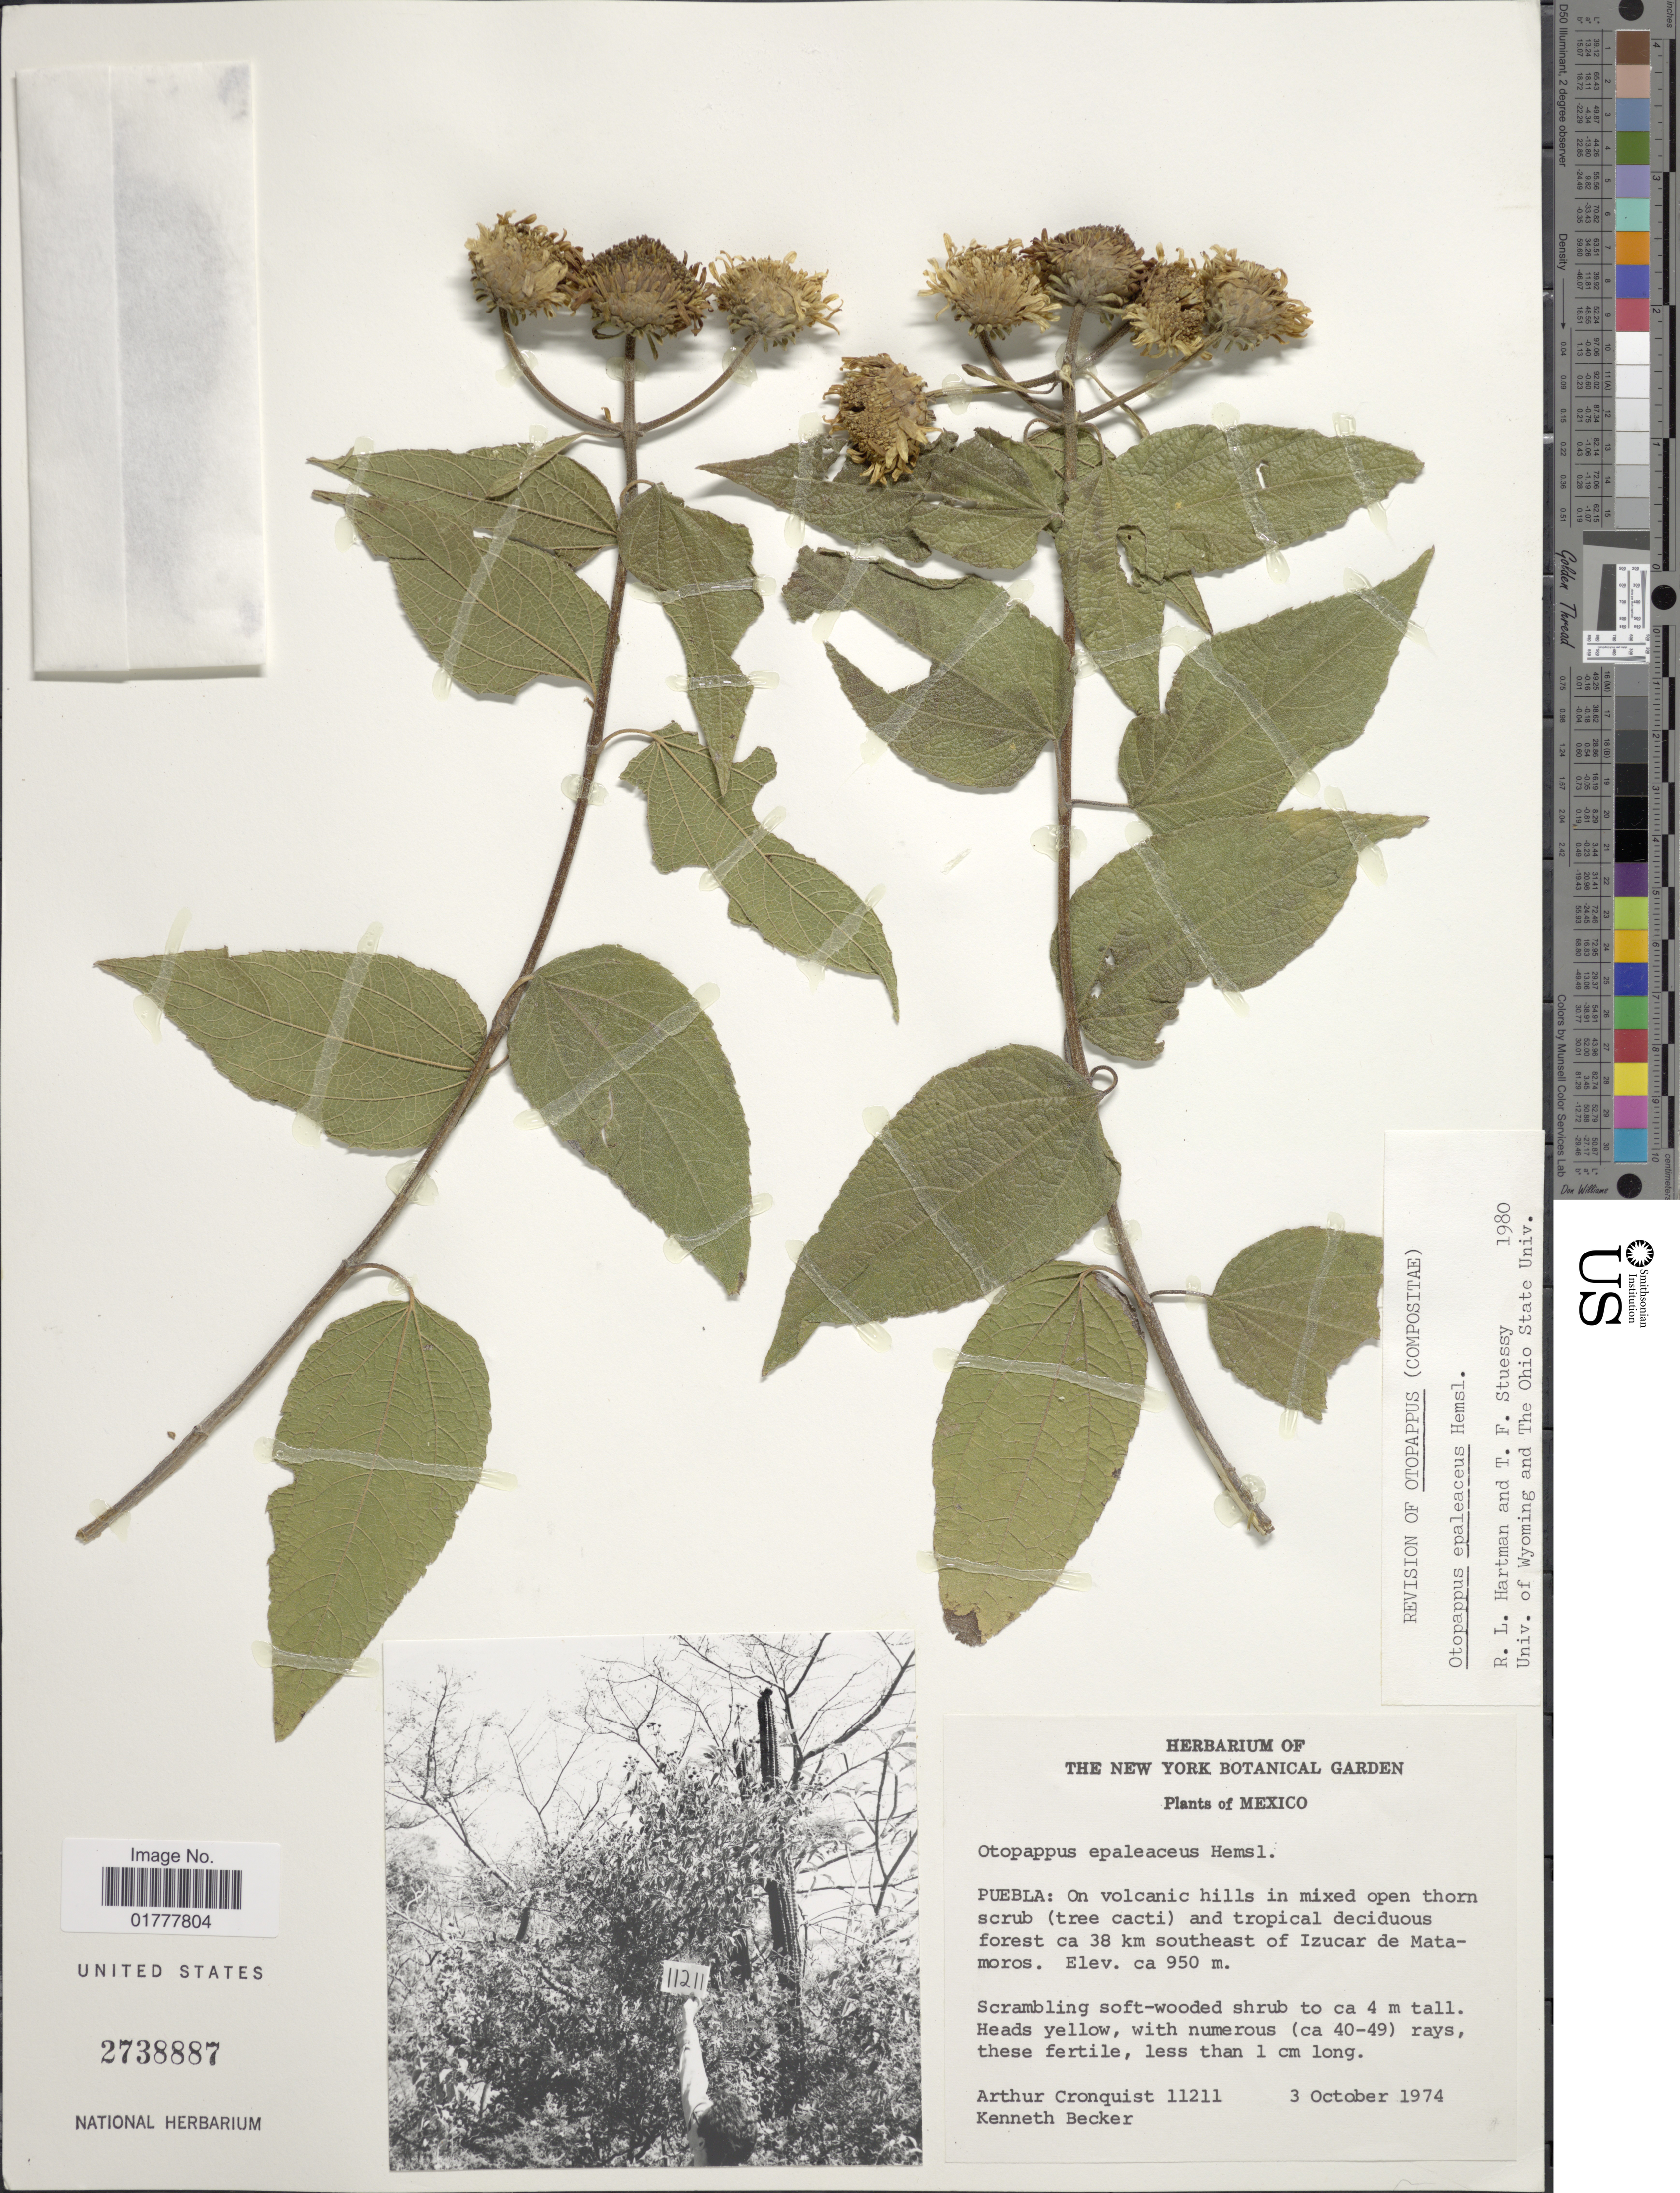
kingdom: Plantae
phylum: Tracheophyta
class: Magnoliopsida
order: Asterales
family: Asteraceae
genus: Otopappus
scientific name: Otopappus epaleaceus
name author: Hemsl.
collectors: A. J. Cronquist & K. M. Becker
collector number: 11211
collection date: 1974-10-03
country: Mexico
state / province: Puebla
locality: Mexico. Puebla: ca. 38 km southeast of Izucar de Matamoros.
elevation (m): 950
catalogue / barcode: US 2738887